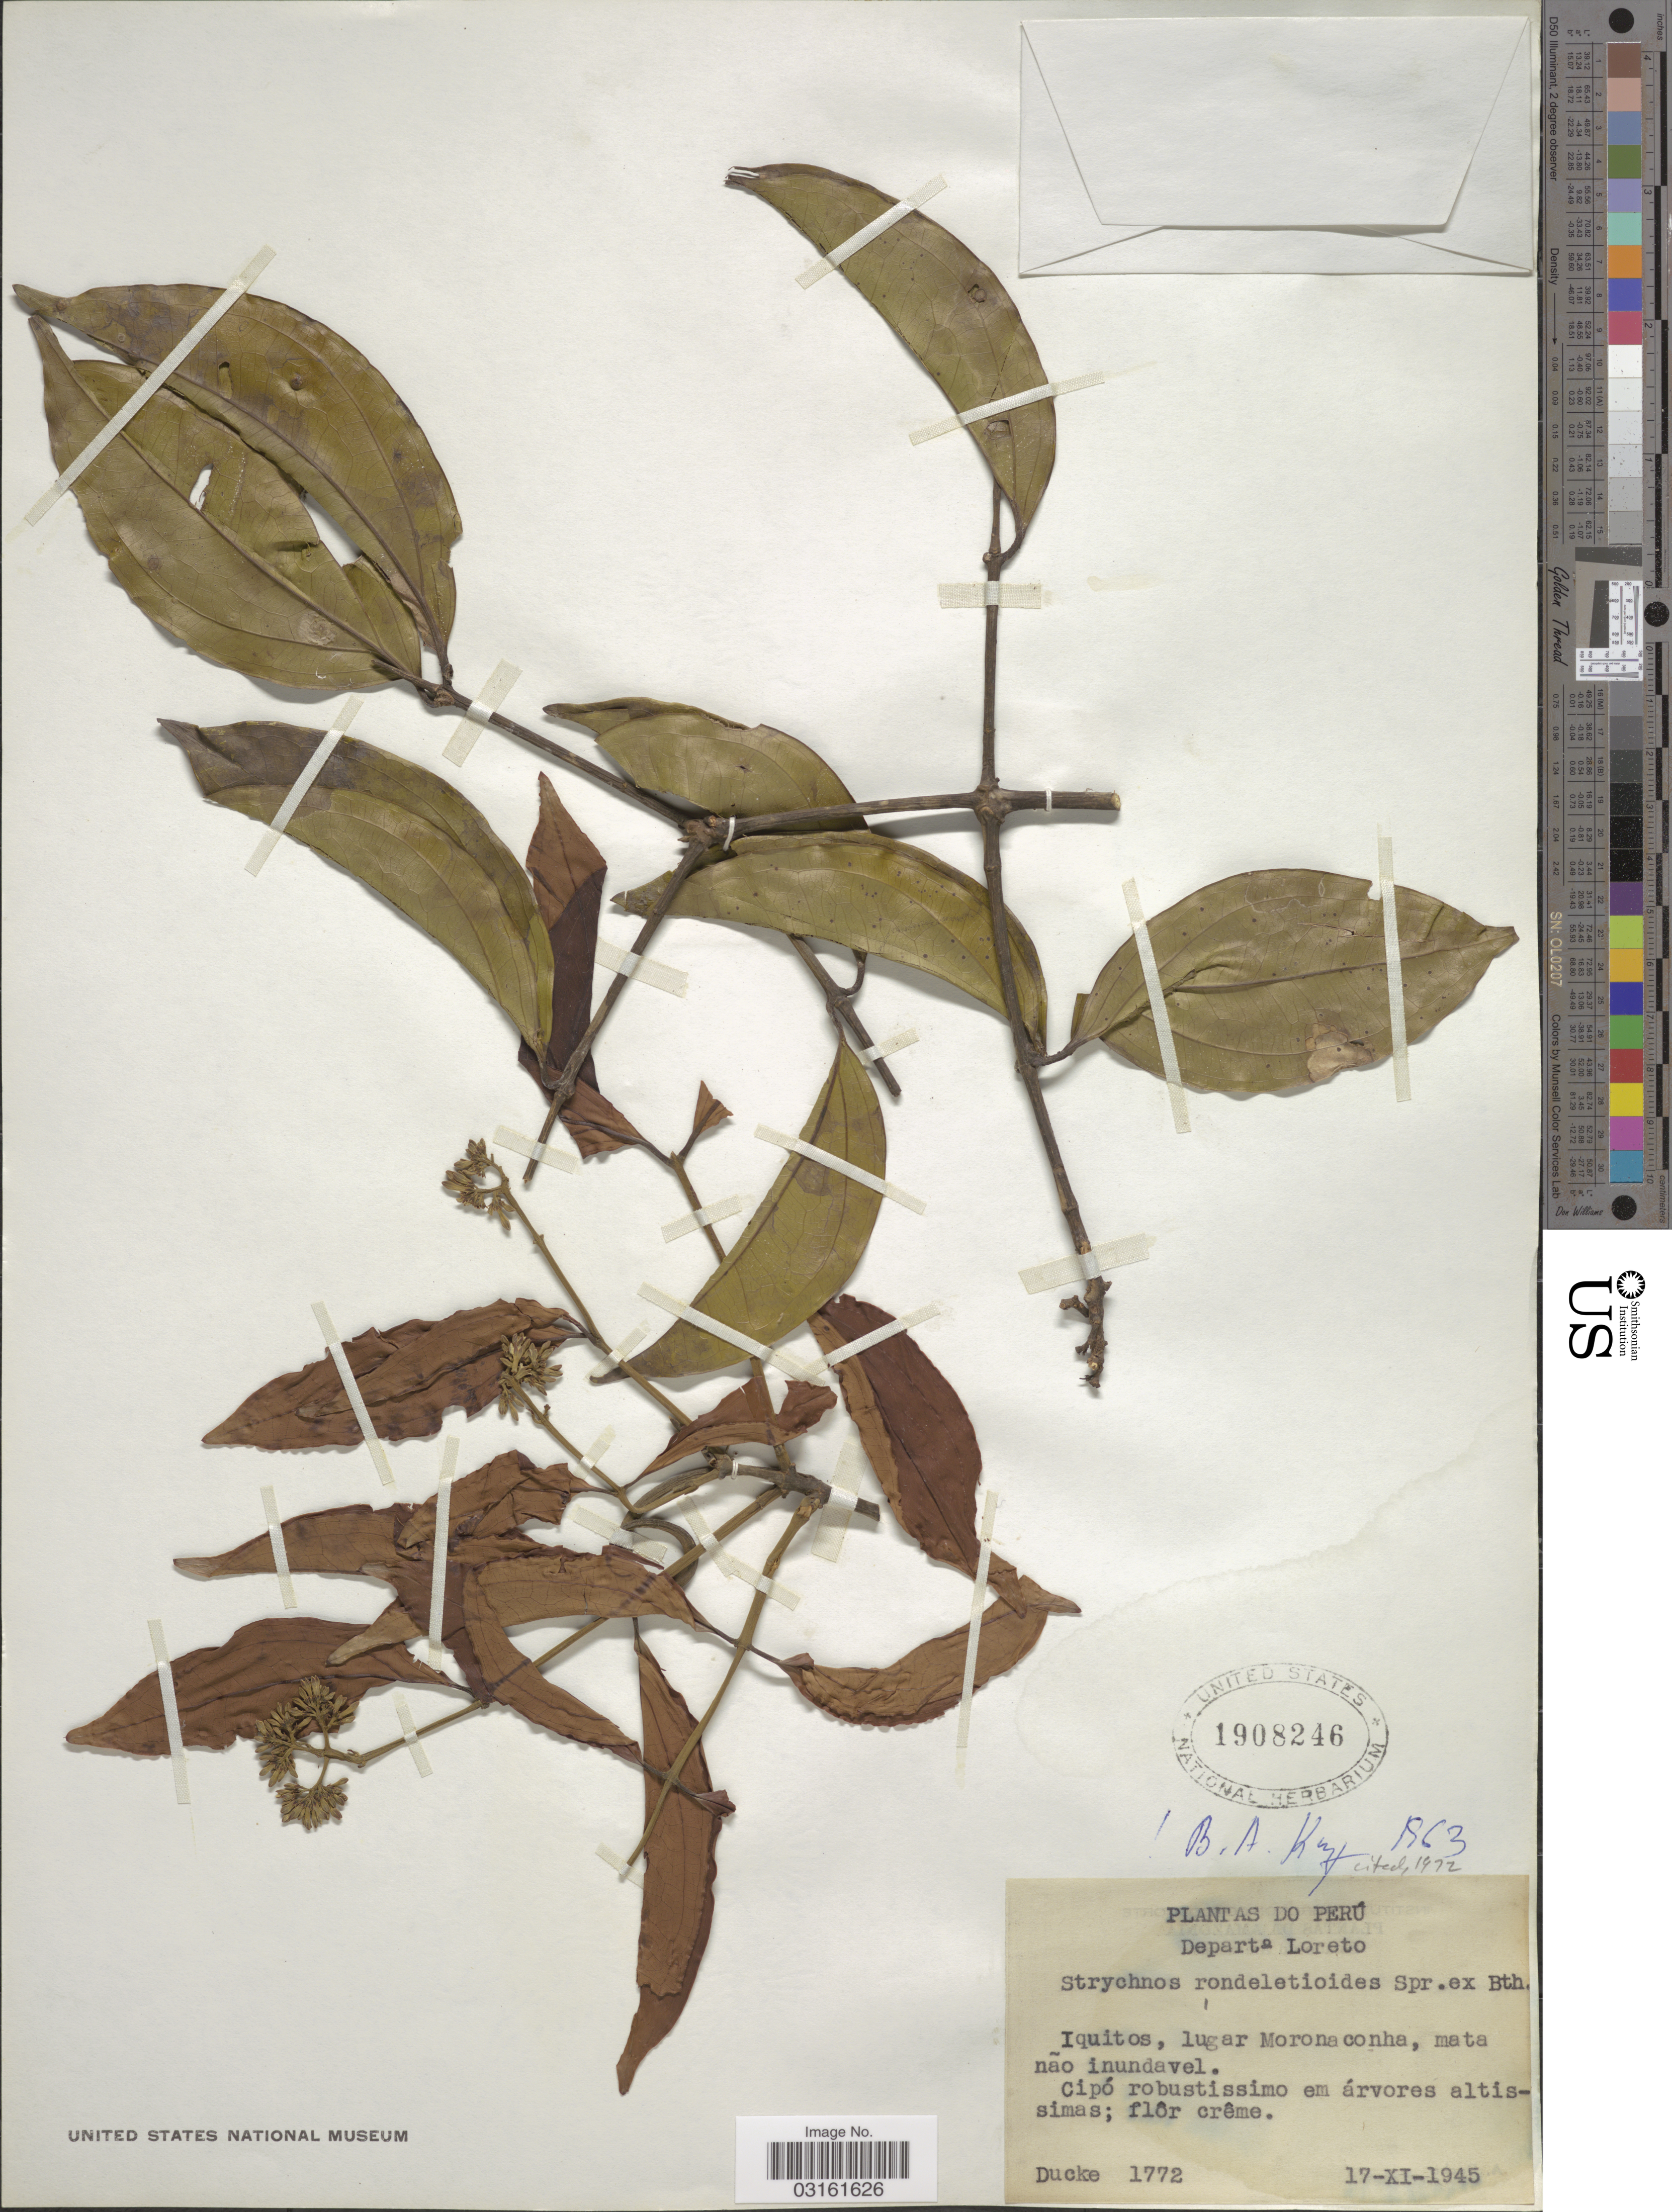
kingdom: Plantae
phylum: Tracheophyta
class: Magnoliopsida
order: Gentianales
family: Loganiaceae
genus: Strychnos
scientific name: Strychnos rondeletioides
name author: Spruce ex Benth.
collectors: A. Ducke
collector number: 1772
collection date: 1945-11-17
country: Peru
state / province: Loreto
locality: Departo. Loreto. Iquitos, lugar Morona conha, mata não inundavel.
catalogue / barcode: US 1908246